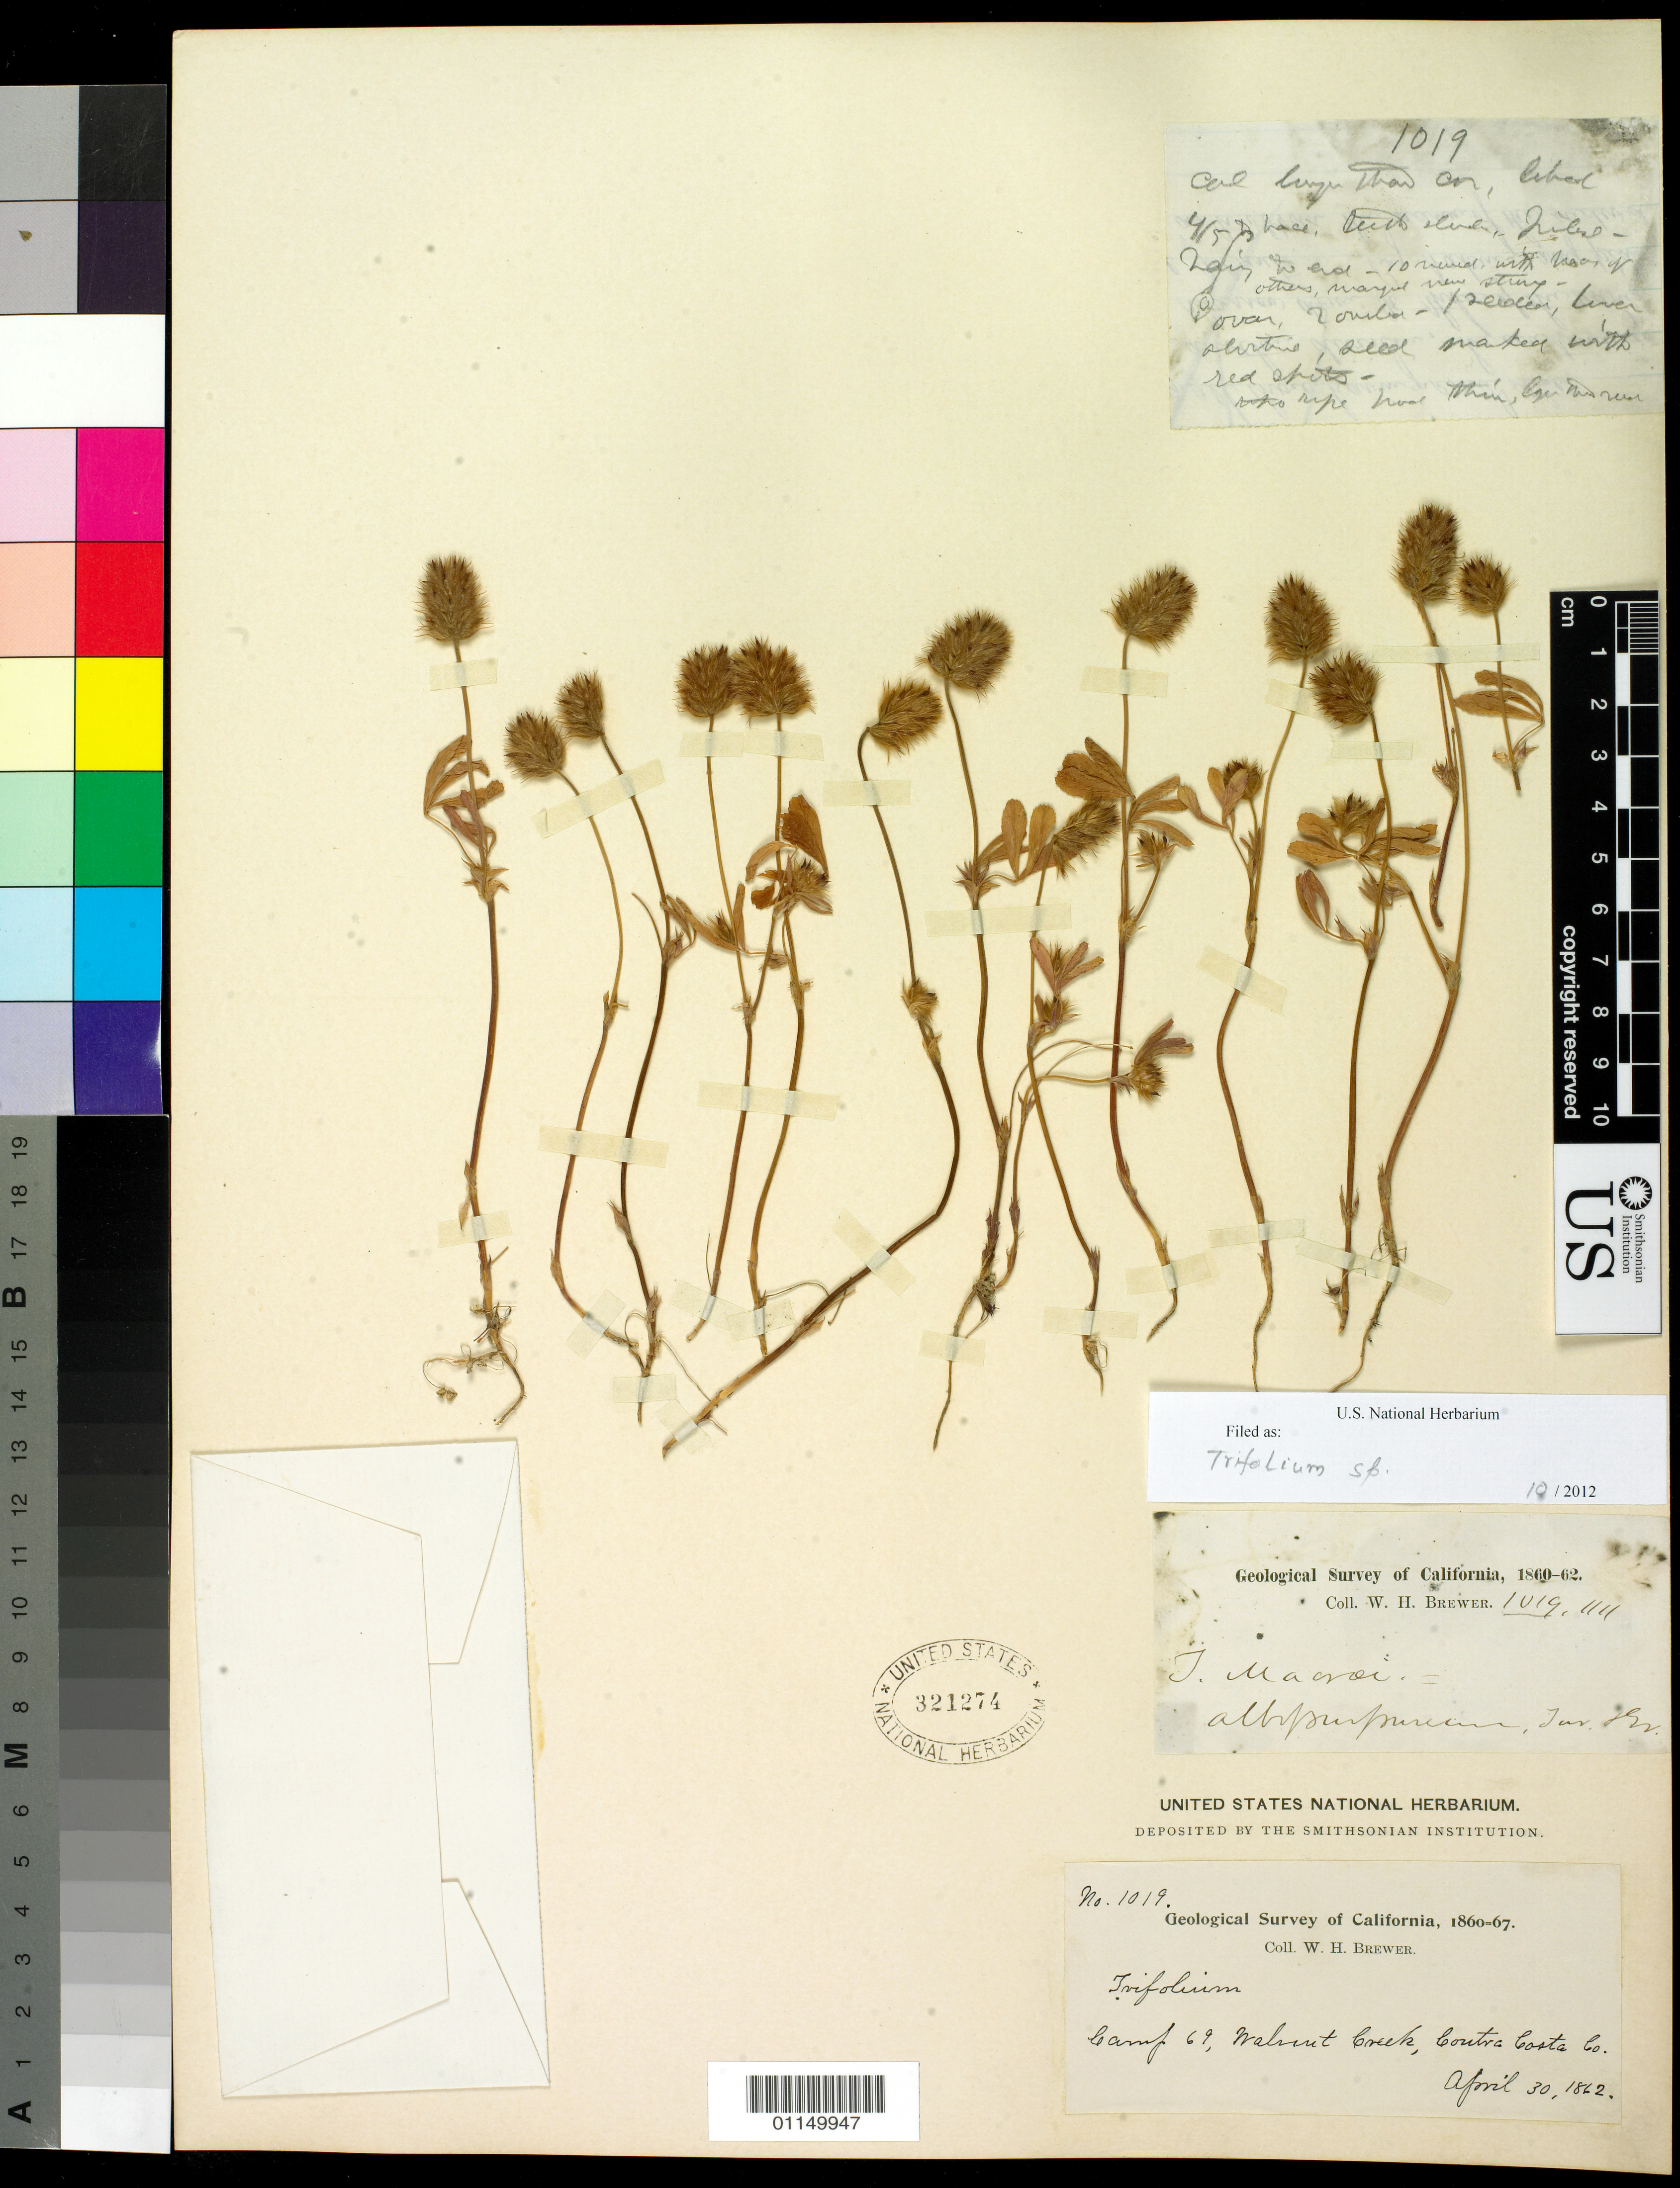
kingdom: Plantae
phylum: Tracheophyta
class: Magnoliopsida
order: Fabales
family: Fabaceae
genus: Trifolium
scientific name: Trifolium sp.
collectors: W. H. Brewer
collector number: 1019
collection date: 1862-04-30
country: United States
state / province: California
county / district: Contra Costa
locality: Camp 69, Walnut Creek.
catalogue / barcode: US 321274